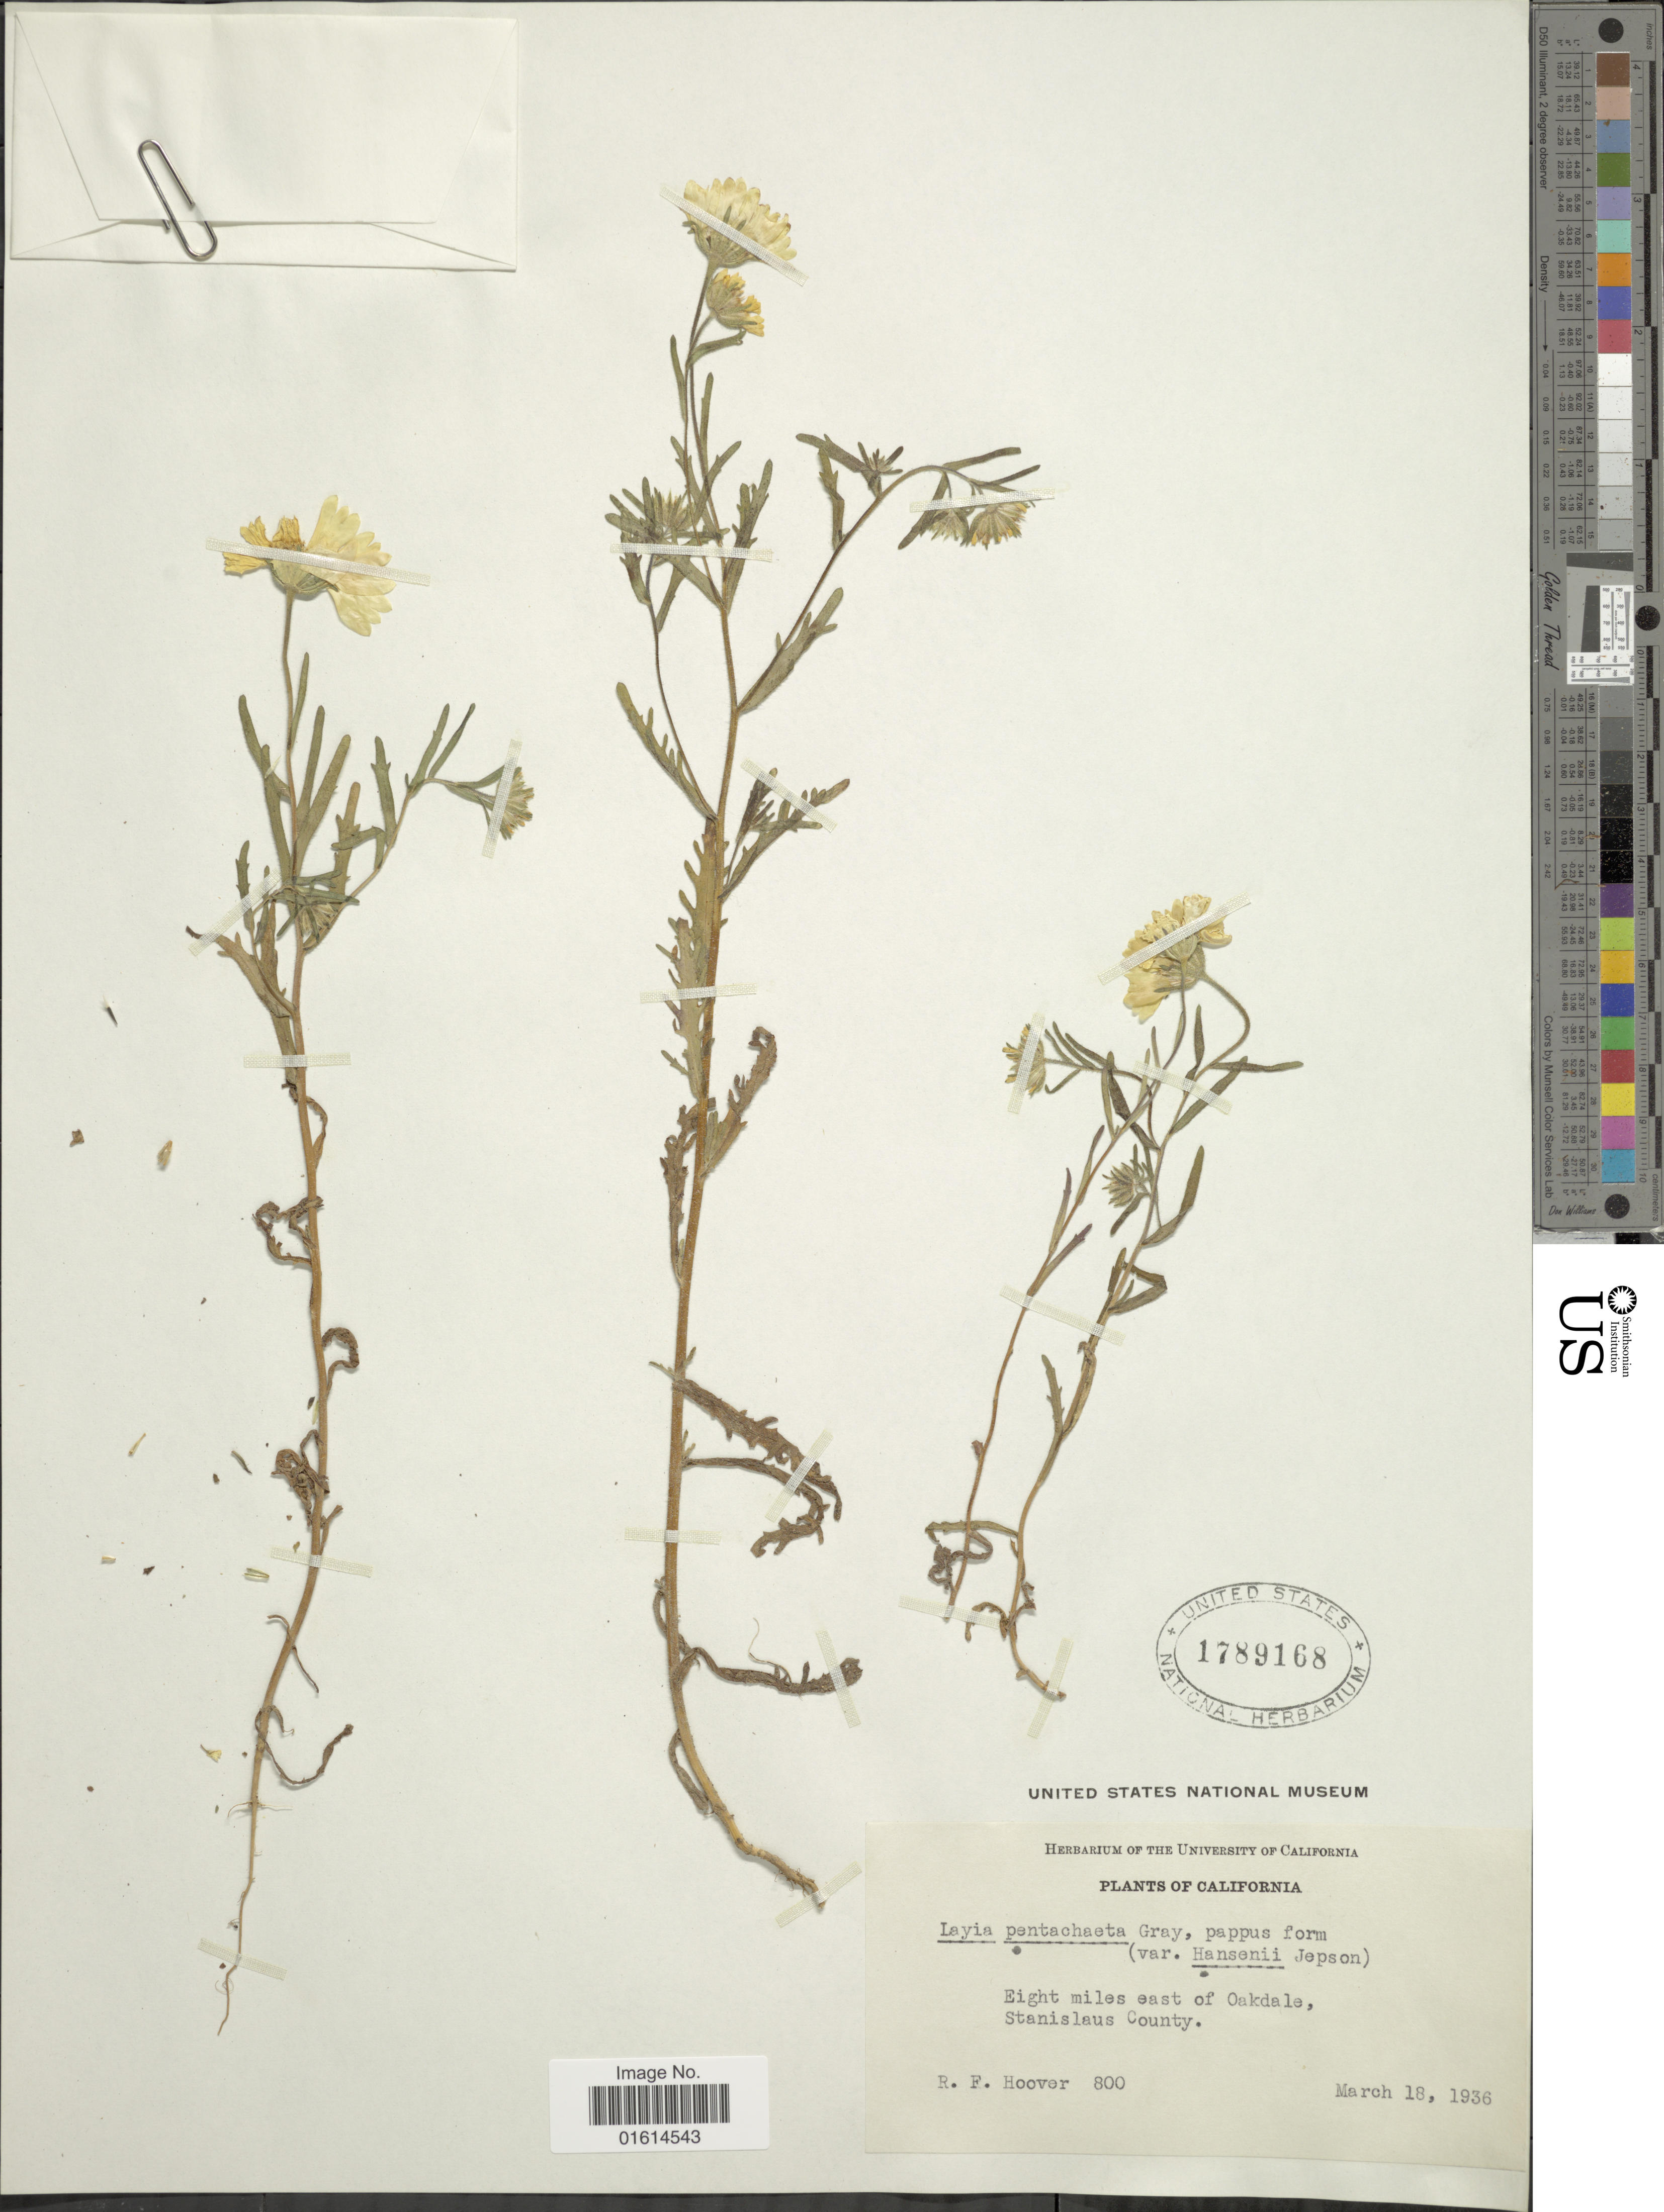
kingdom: Plantae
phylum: Tracheophyta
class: Magnoliopsida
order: Asterales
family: Asteraceae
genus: Layia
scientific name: Layia pentachaeta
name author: A. Gray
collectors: R. F. Hoover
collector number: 800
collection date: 1936-03-18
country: United States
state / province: California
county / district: Stanislaus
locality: Eight miles east of Oakdale, Stanislaus County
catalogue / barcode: US 1789168